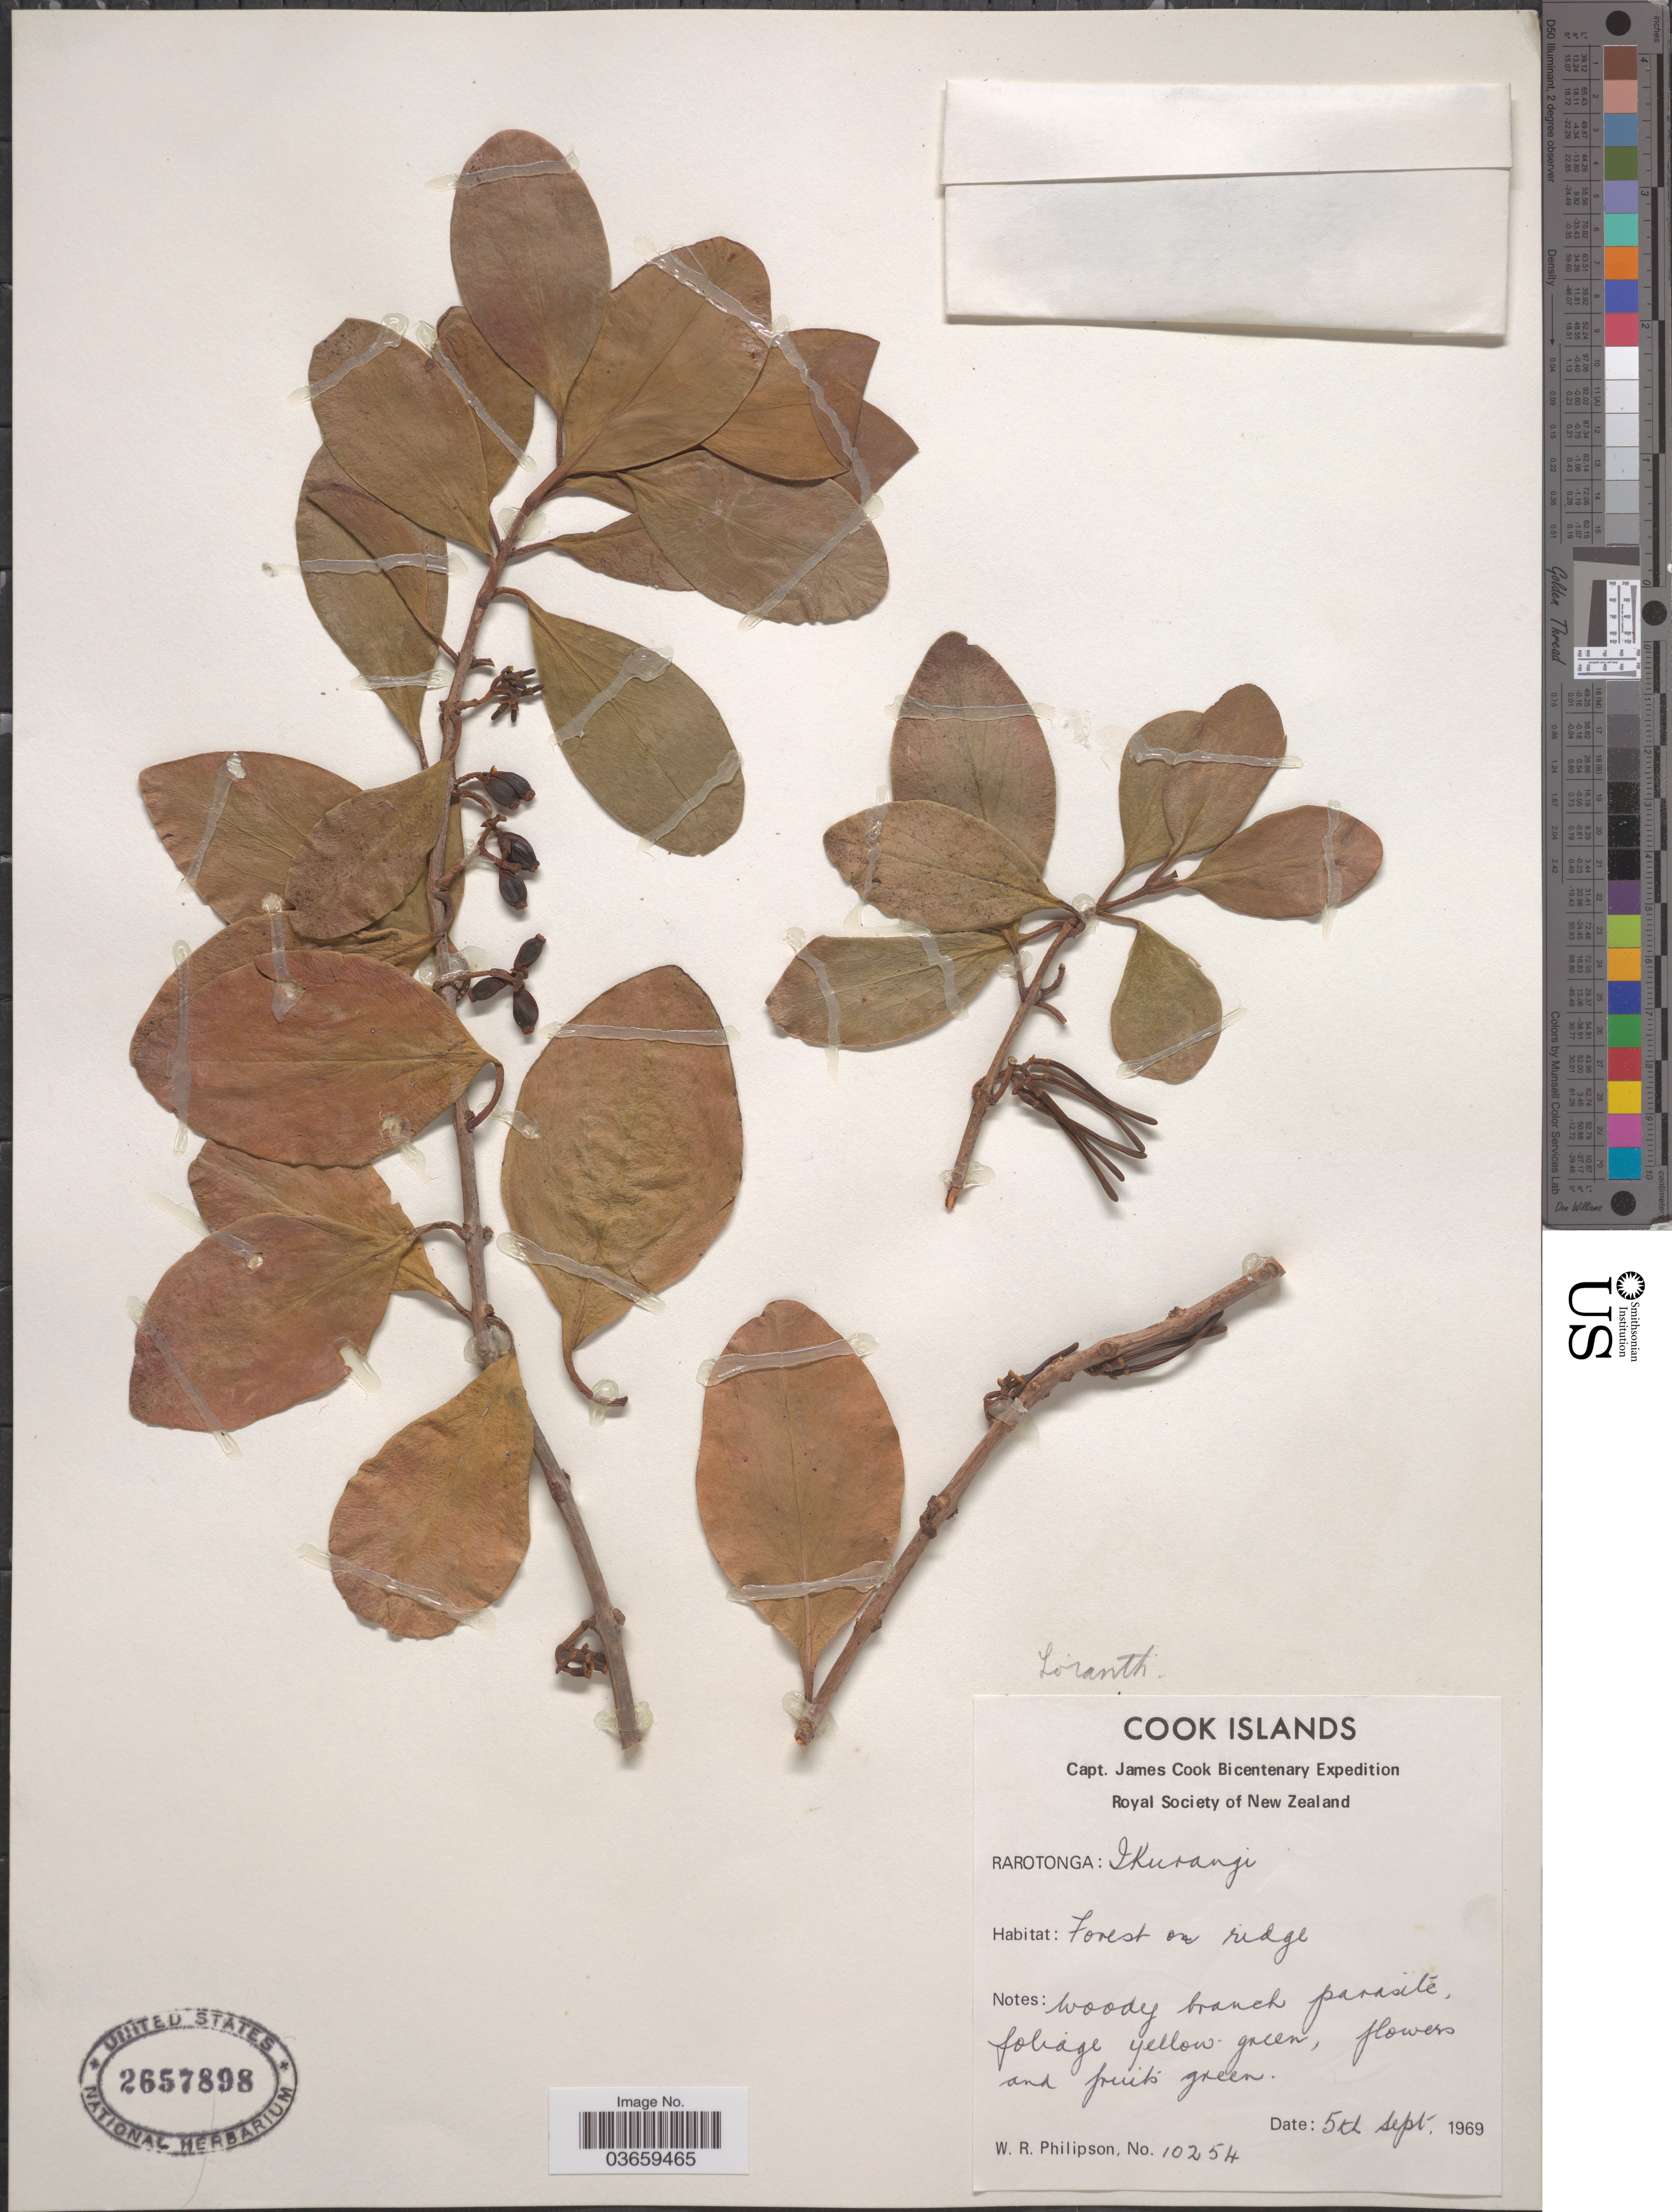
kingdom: Plantae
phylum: Tracheophyta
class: Magnoliopsida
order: Santalales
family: Loranthaceae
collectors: W. R. Philipson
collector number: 10254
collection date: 1969-09-05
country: Cook Islands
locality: Rarotonga: Ikurangi.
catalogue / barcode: US 2657898